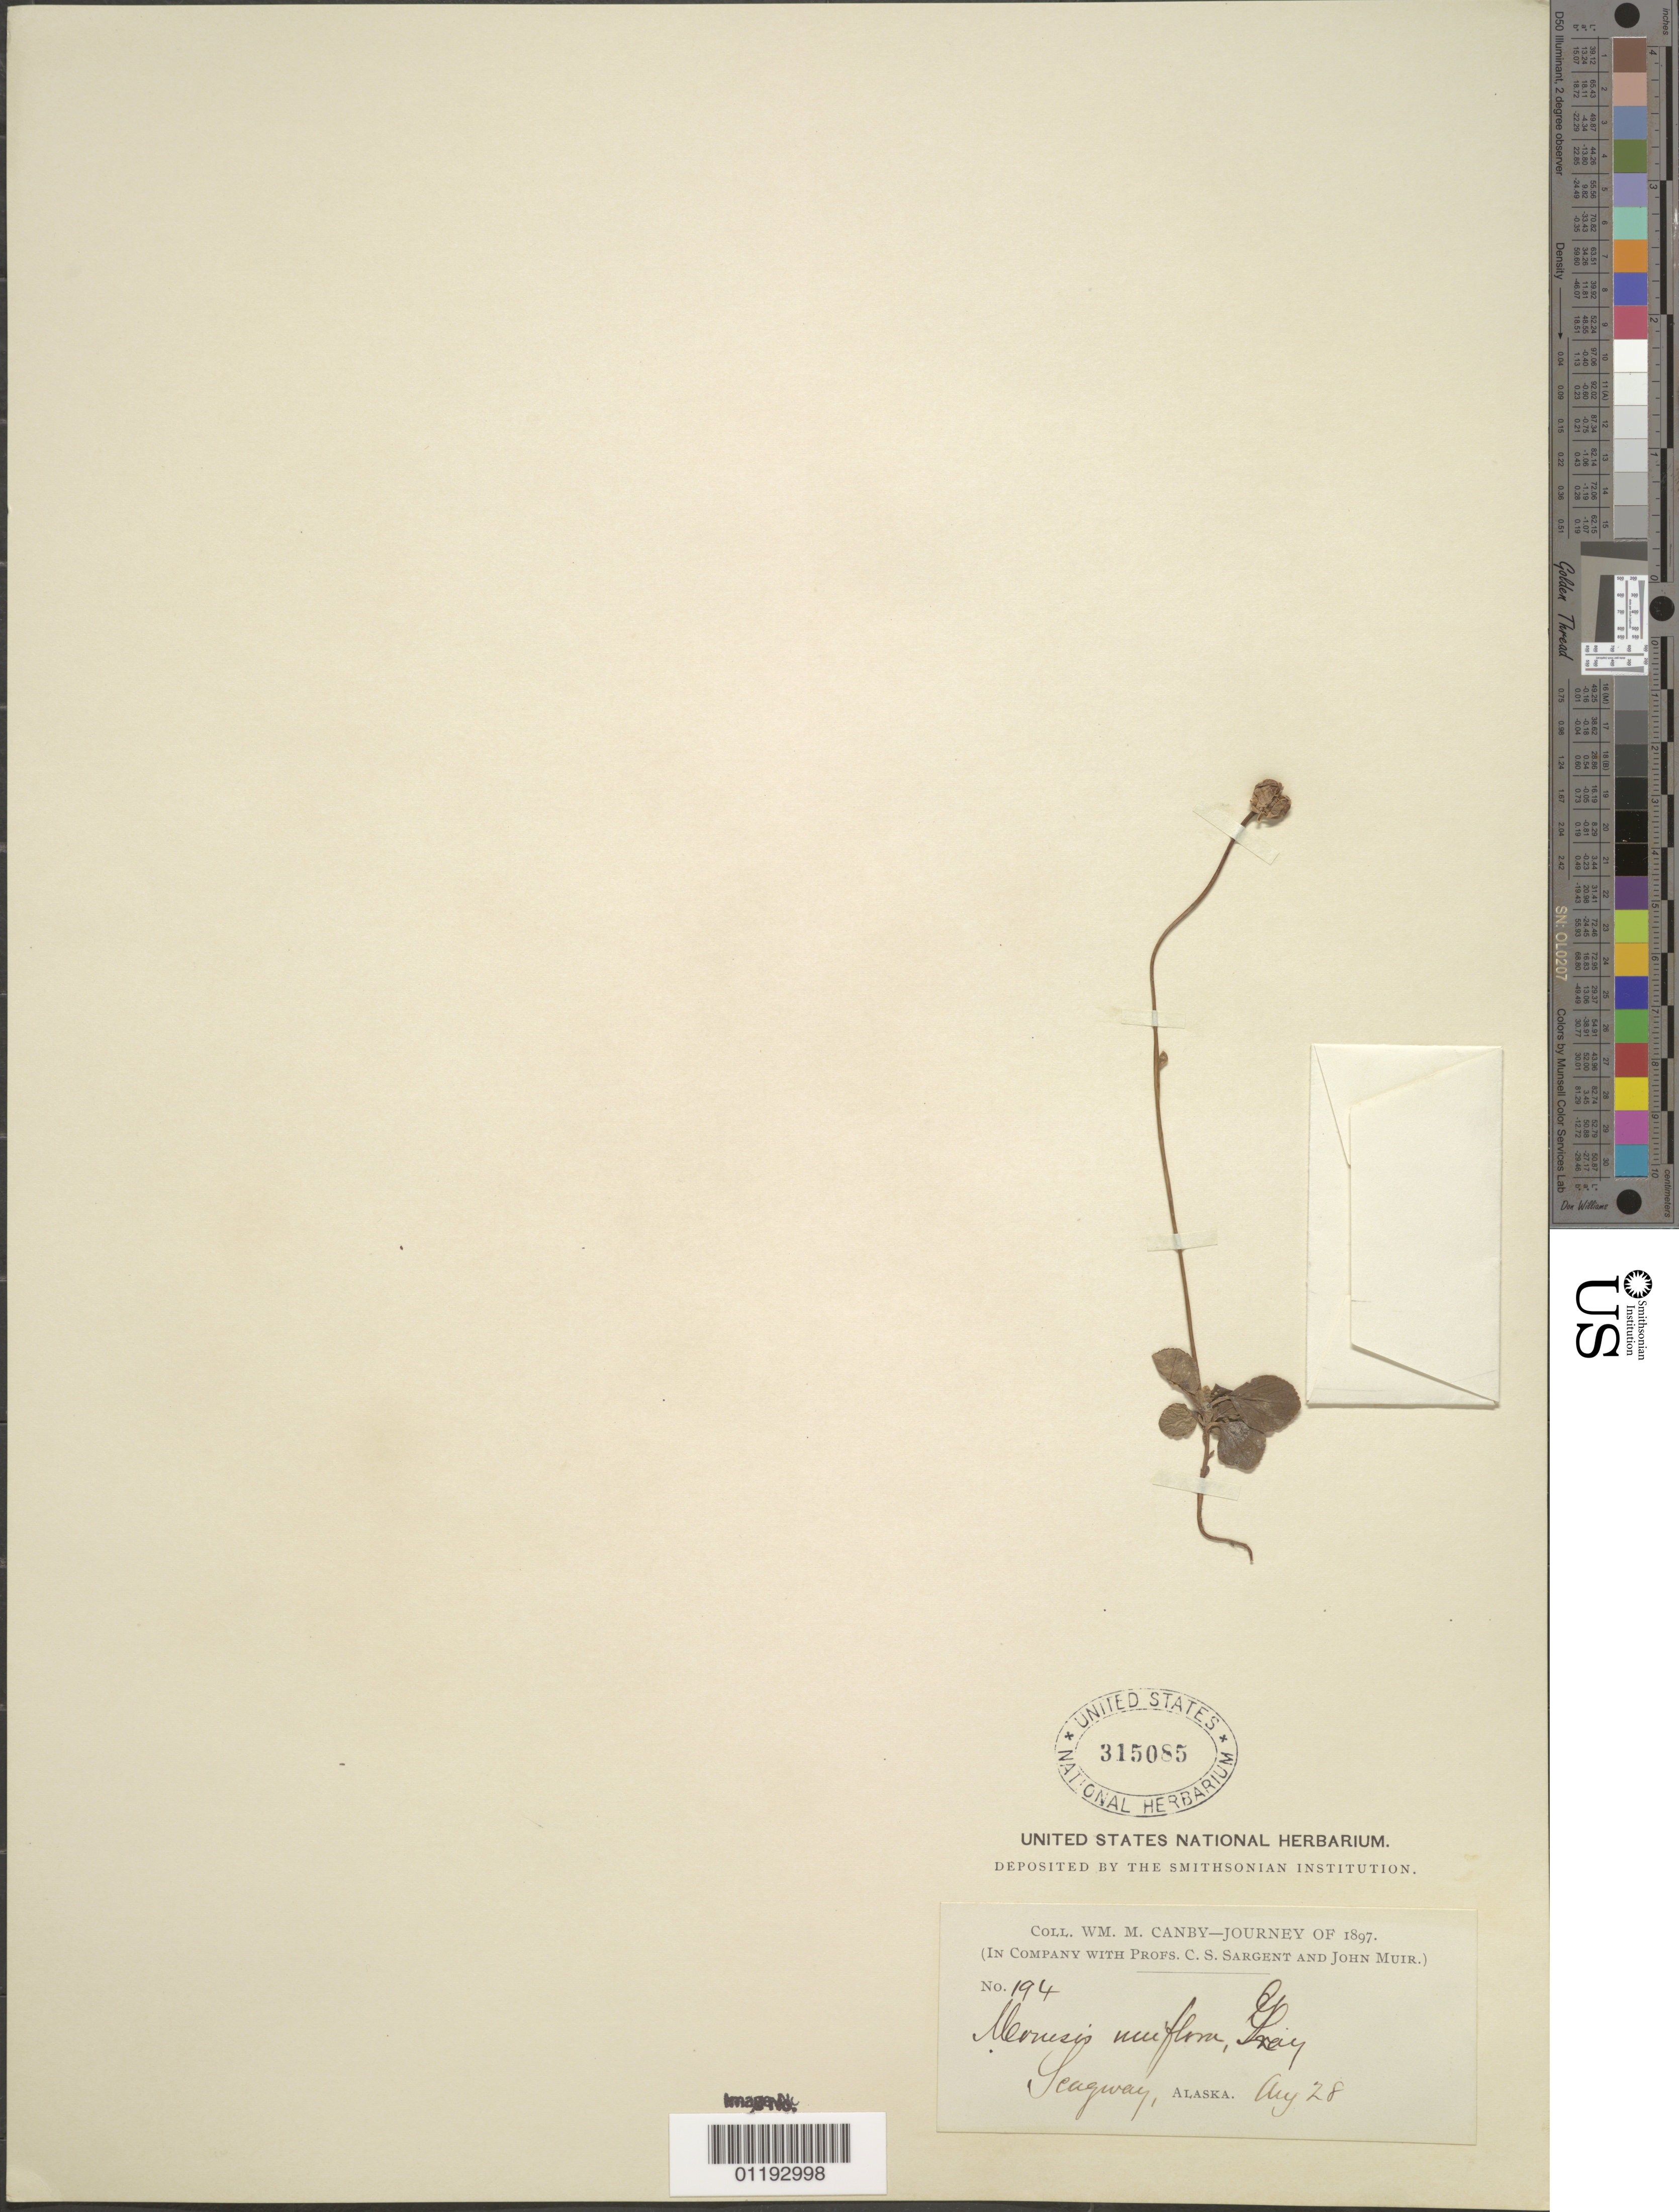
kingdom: Plantae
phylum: Tracheophyta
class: Magnoliopsida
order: Ericales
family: Ericaceae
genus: Moneses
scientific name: Moneses uniflora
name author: (L.) A. Gray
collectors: W. M. Canby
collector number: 194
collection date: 1897-08-28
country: United States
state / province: Alaska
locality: Skagway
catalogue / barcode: US 315085